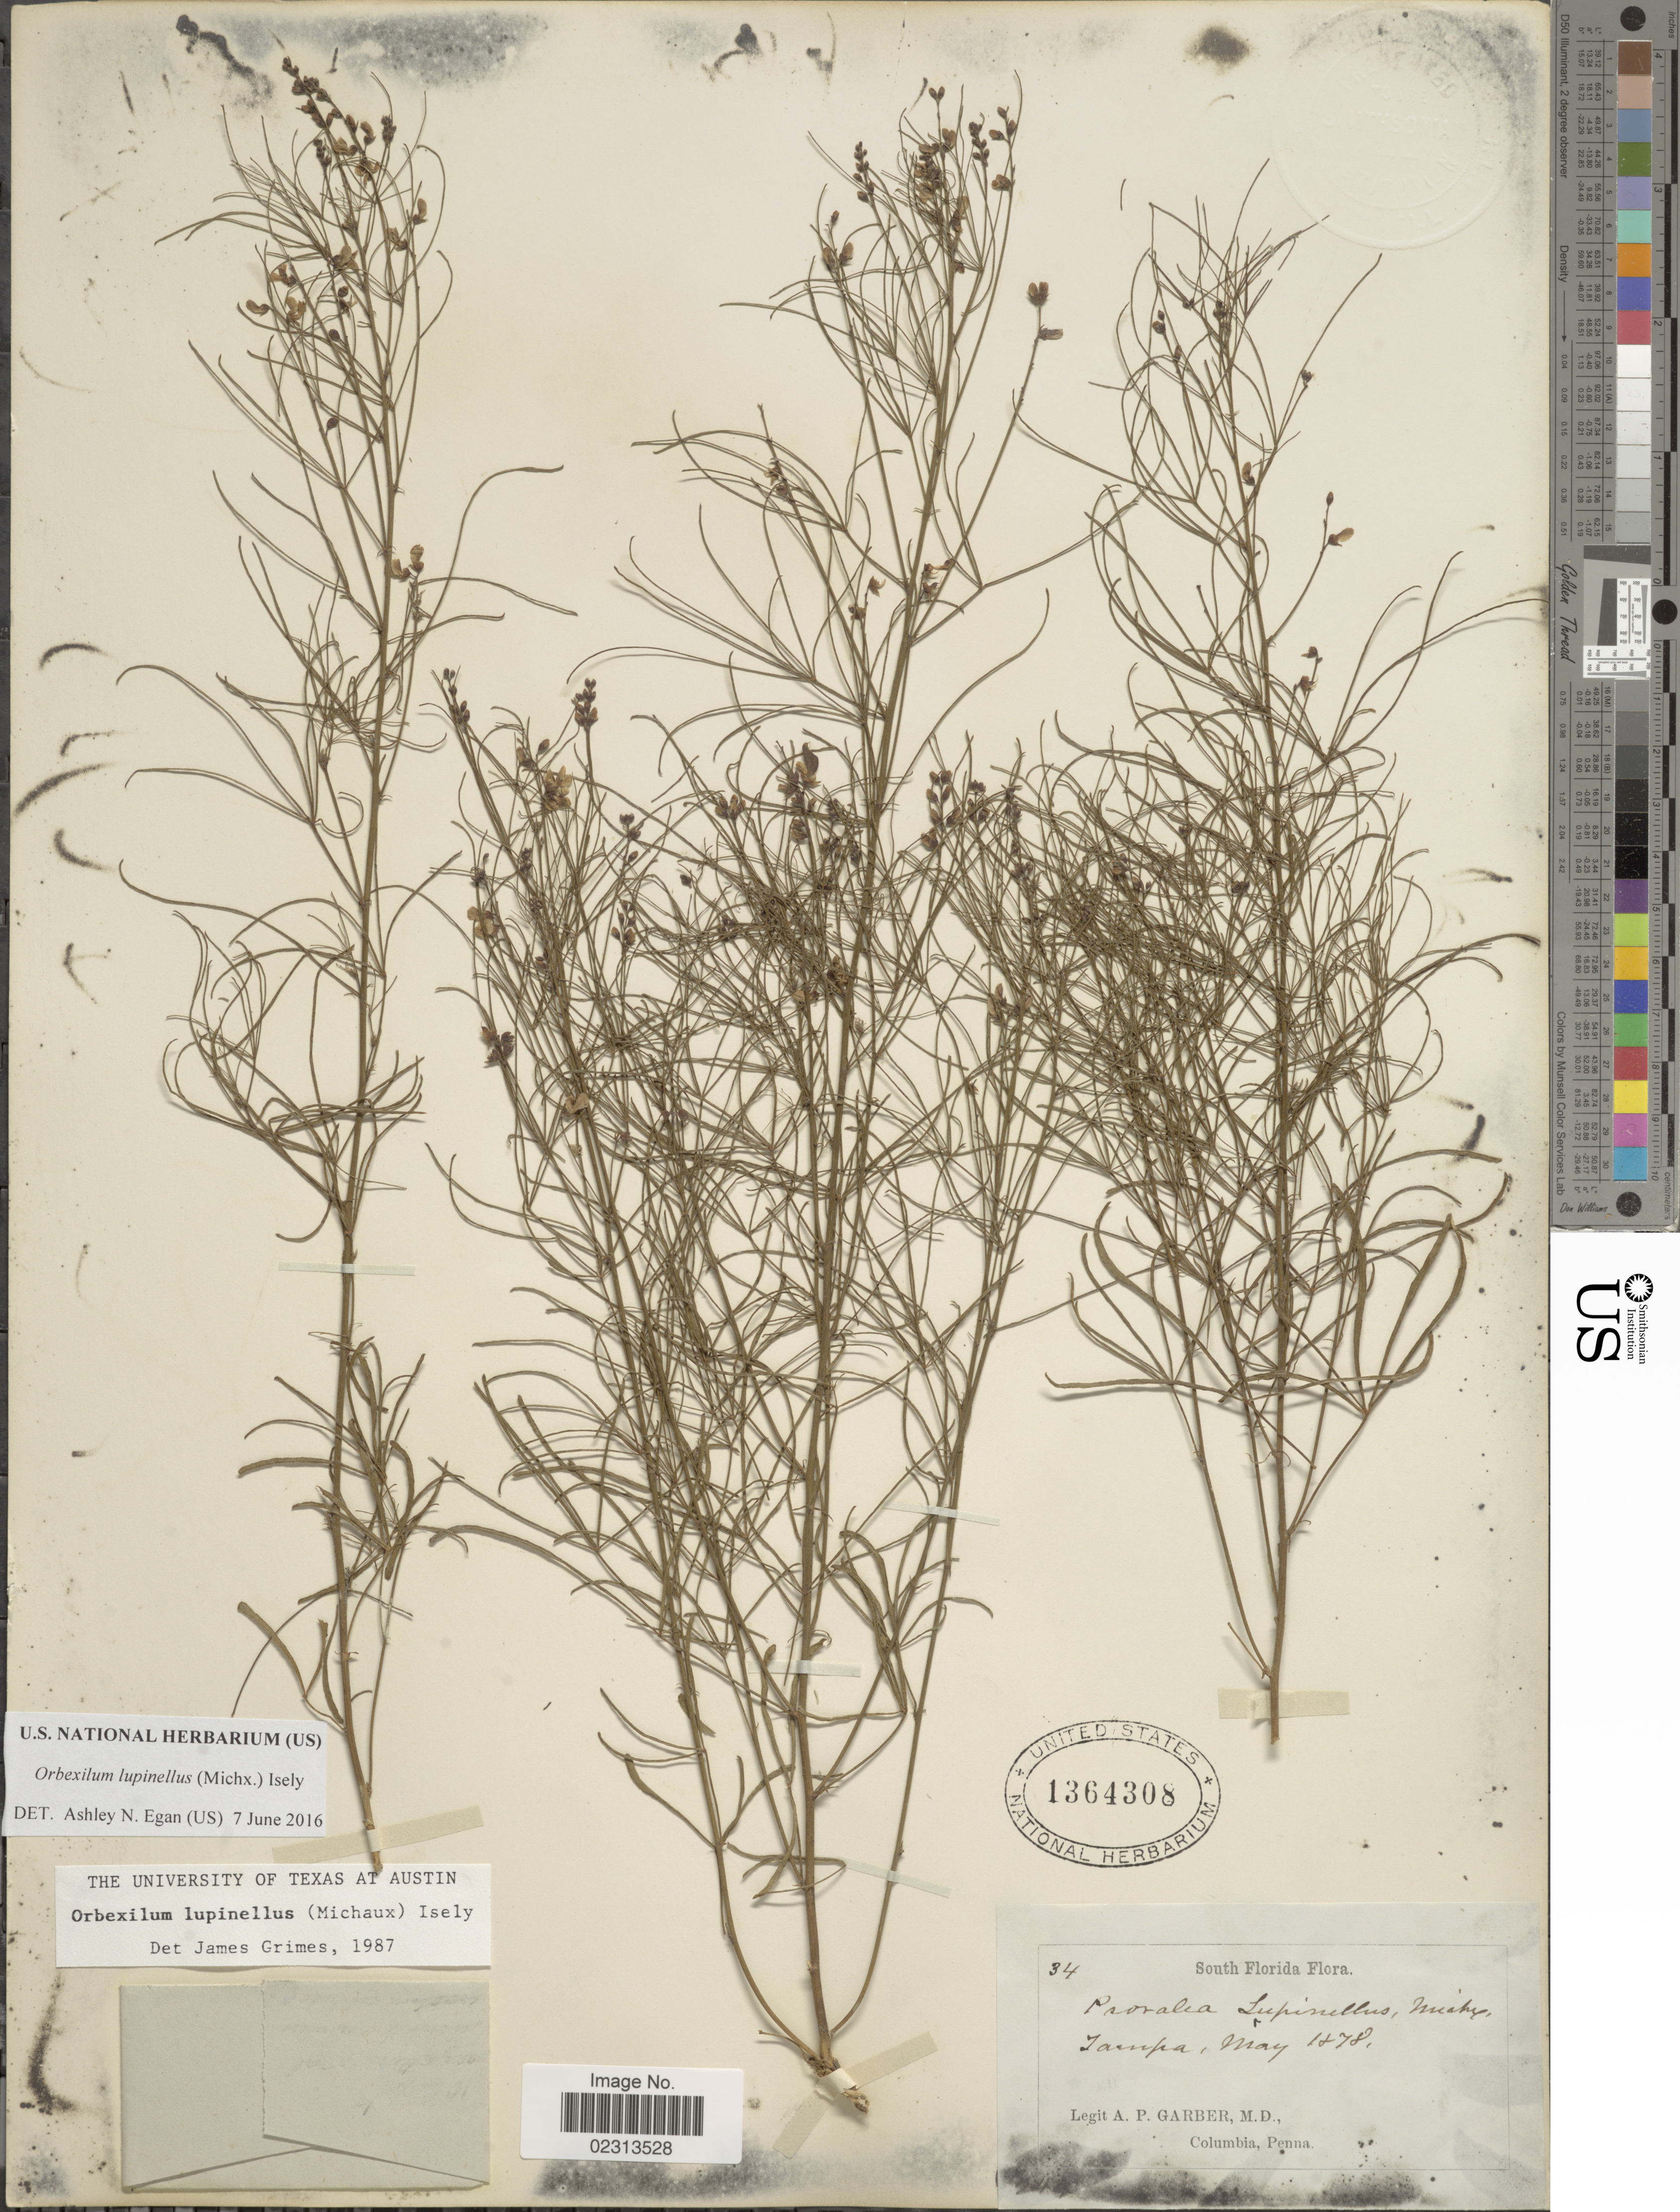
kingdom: Plantae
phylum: Tracheophyta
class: Magnoliopsida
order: Fabales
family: Fabaceae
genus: Orbexilum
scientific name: Orbexilum lupinellus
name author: (Michx.) Isley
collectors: A. P. Garber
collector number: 34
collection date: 1878-05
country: United States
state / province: Florida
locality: South Florida, Tampa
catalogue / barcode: US 1364308